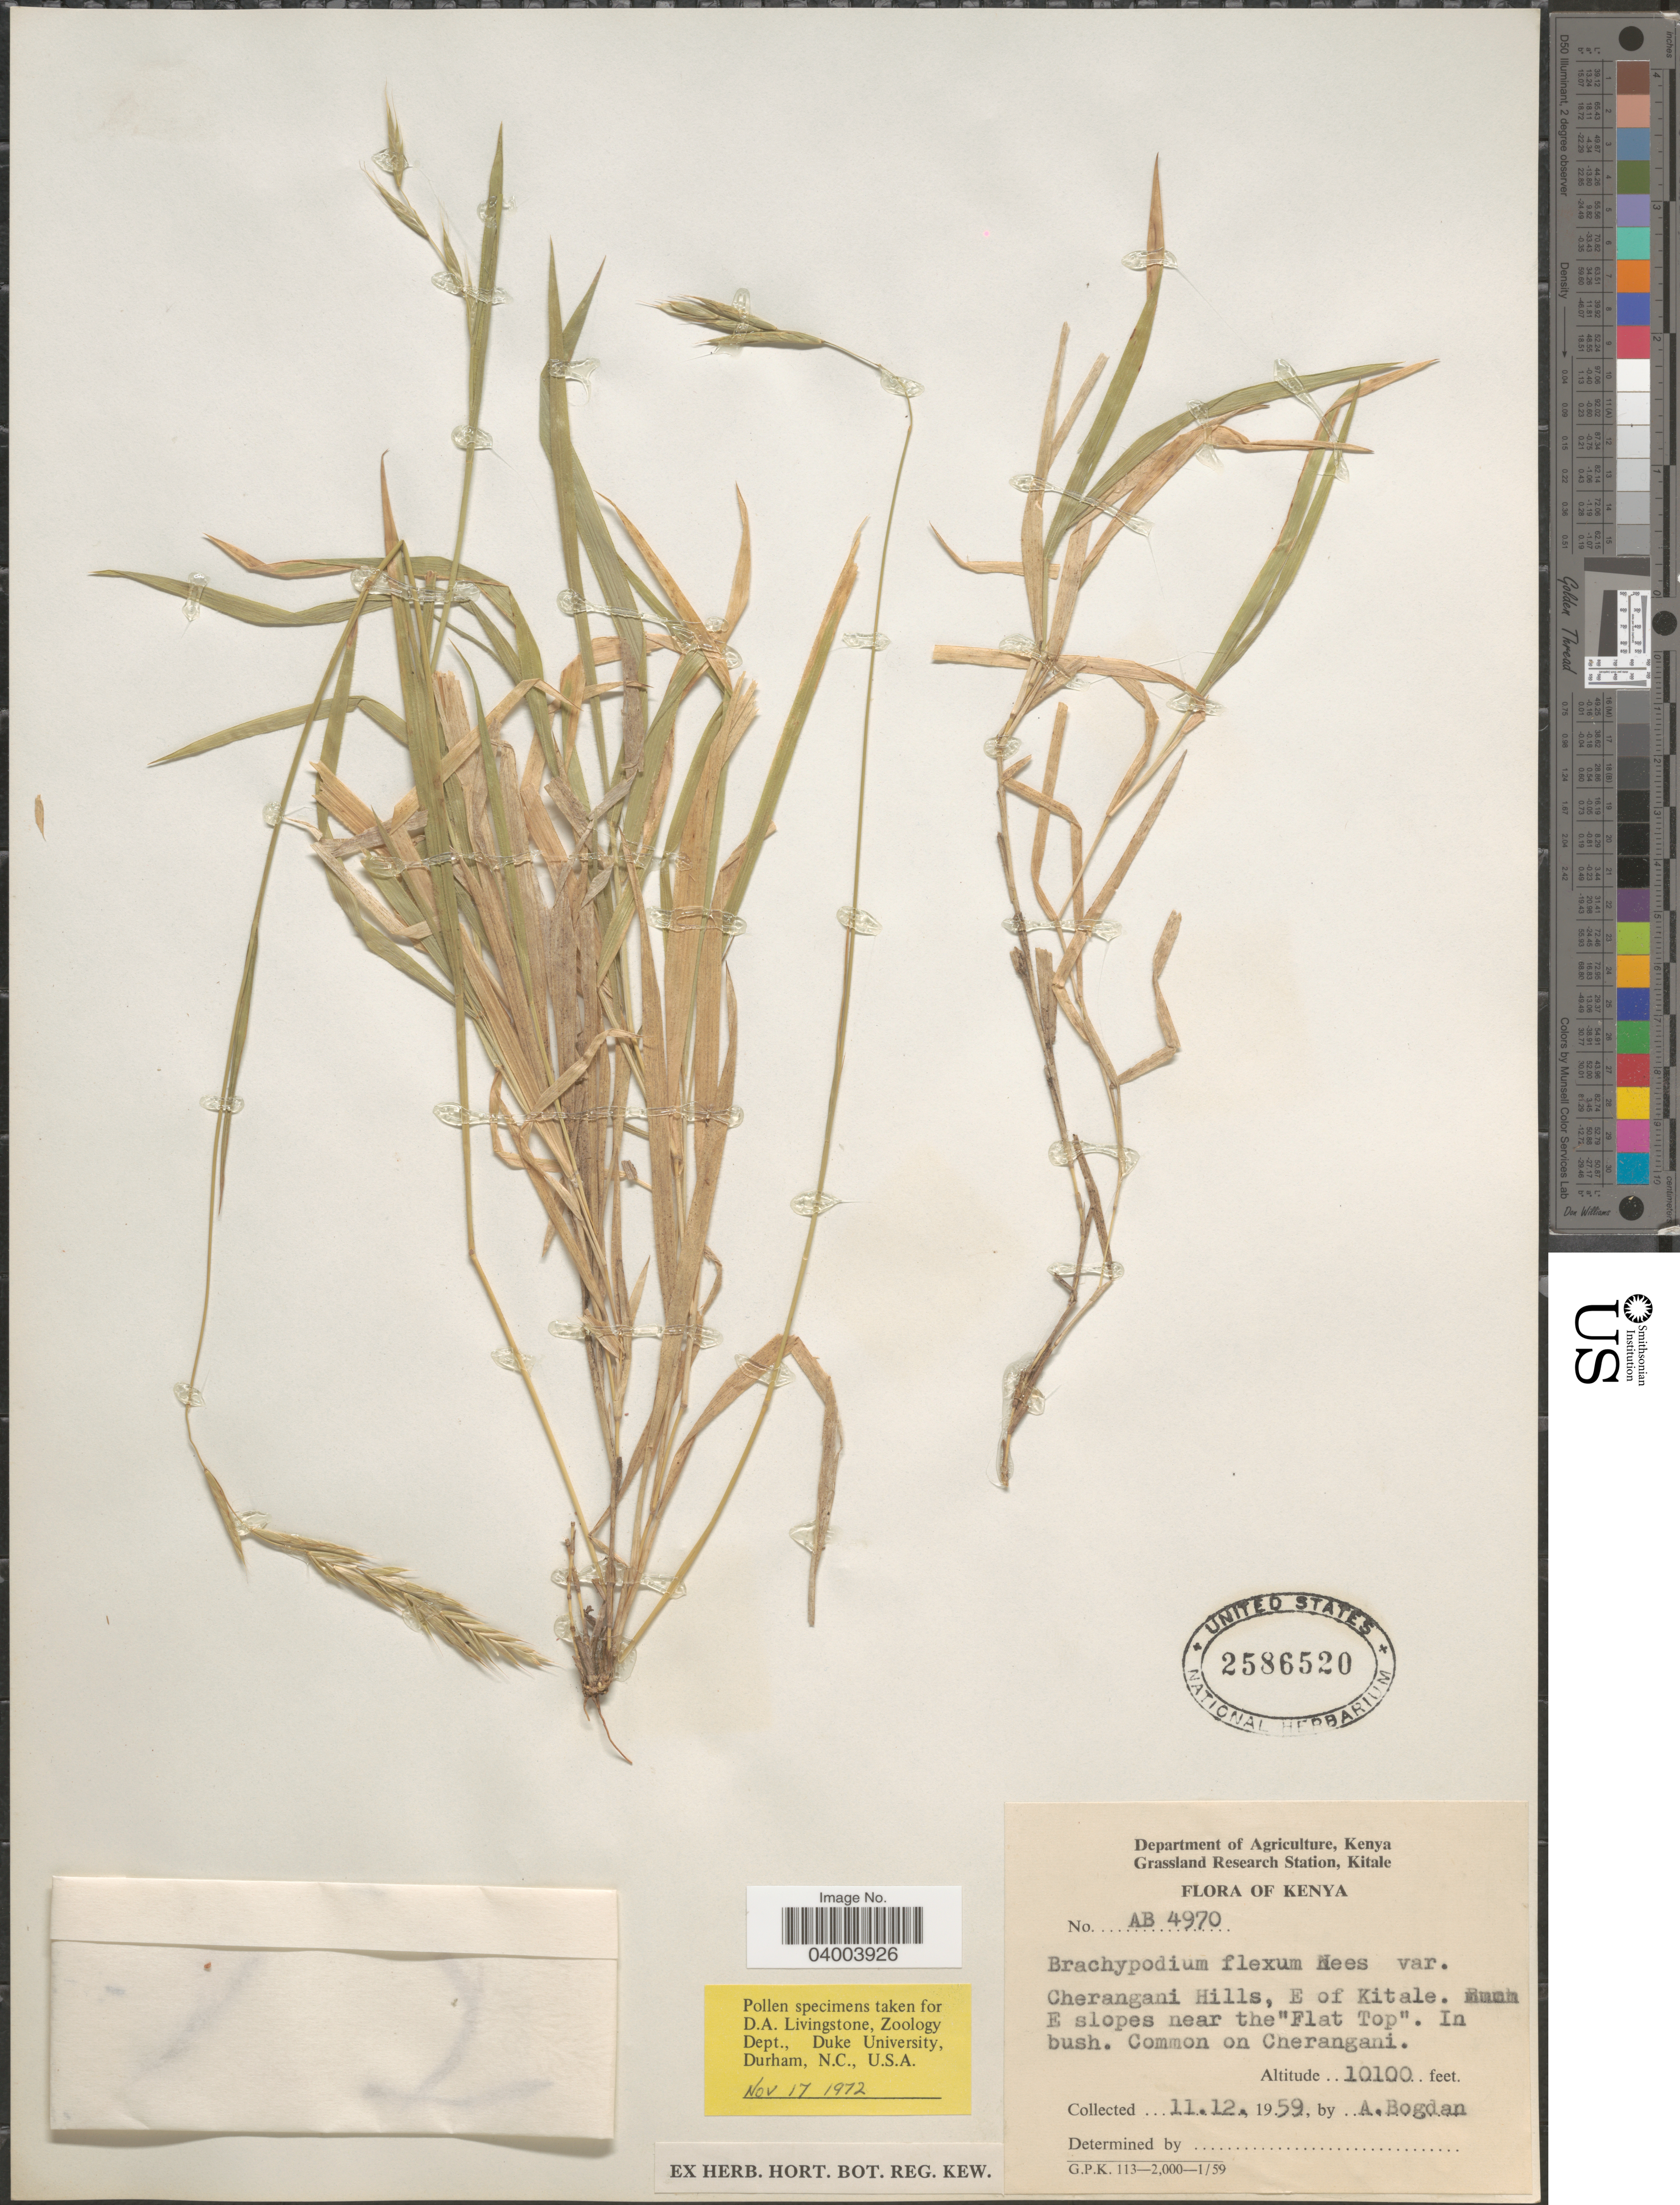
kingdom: Plantae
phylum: Tracheophyta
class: Liliopsida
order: Poales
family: Poaceae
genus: Brachypodium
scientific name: Brachypodium flexum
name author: Nees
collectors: A. Bogdan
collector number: AB4970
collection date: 1959-12-11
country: Kenya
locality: Cherangani Hills, E of Kitale. E slopes near the "Flat Top". Common on Cherangani.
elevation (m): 3078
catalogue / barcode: US 2586520